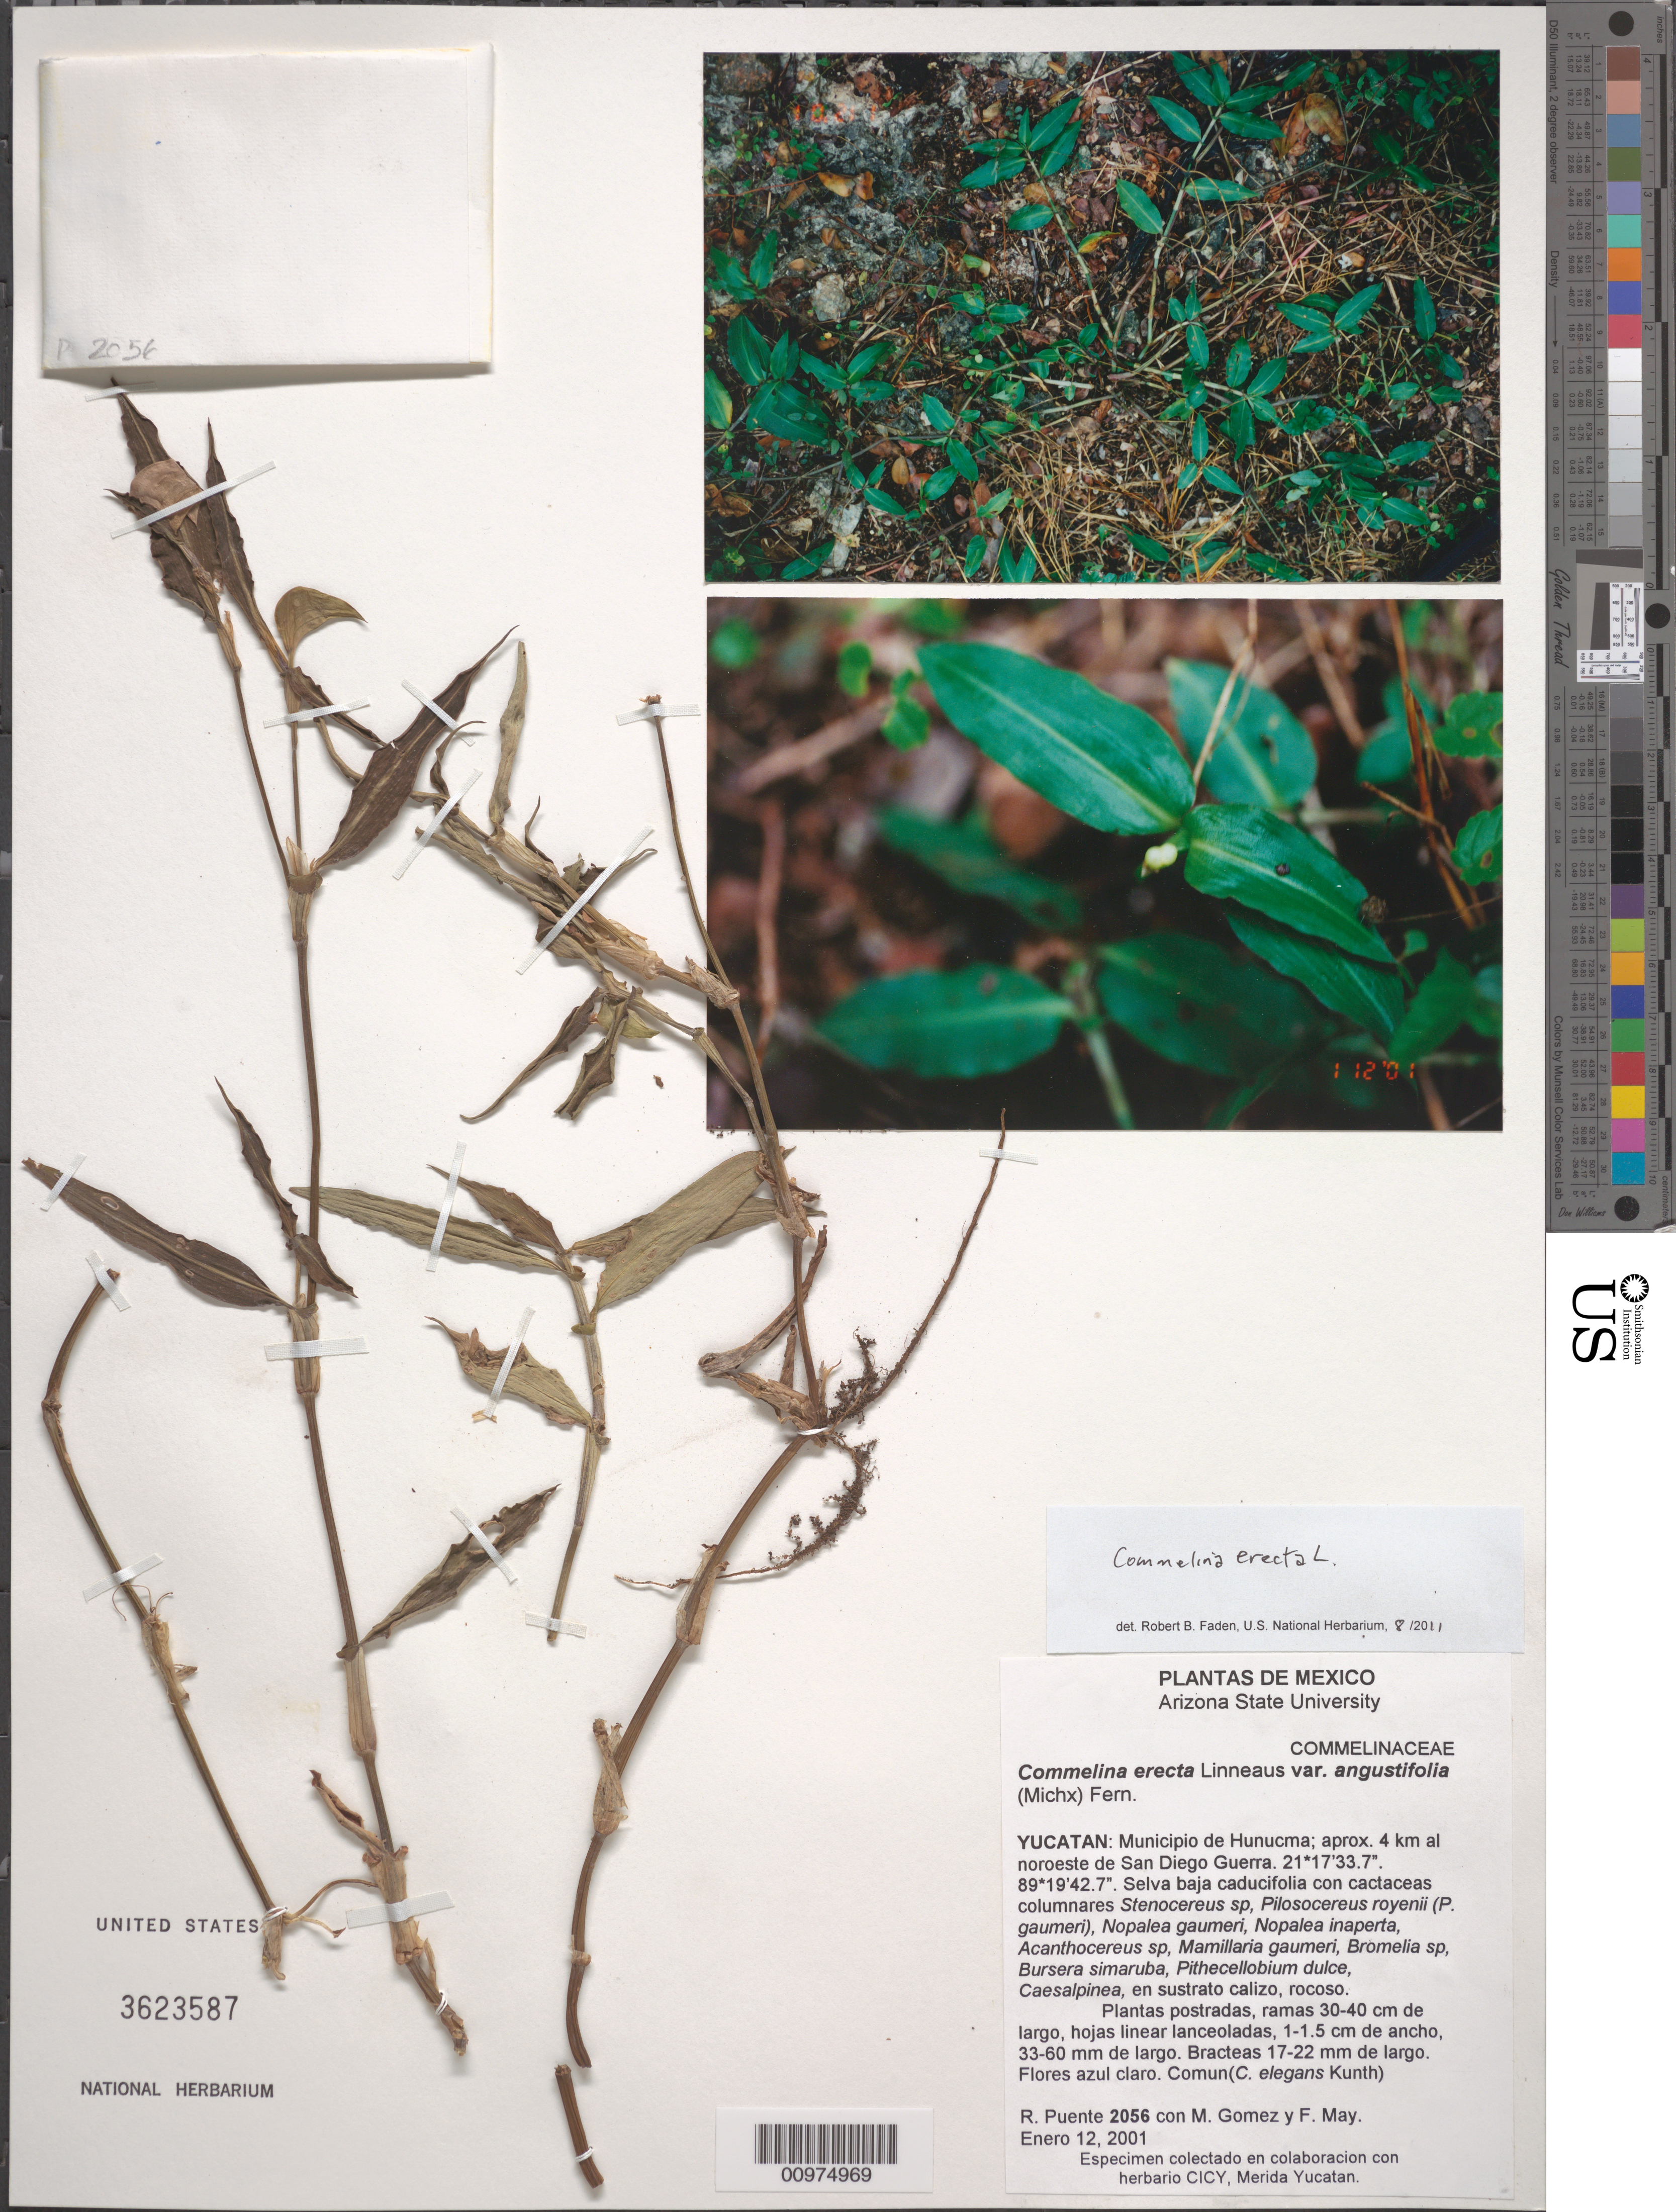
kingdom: Plantae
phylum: Tracheophyta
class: Liliopsida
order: Commelinales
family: Commelinaceae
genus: Commelina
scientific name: Commelina erecta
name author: L.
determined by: Faden, Robert B., (US), Smithsonian Institution - National Museum of Natural History (UNITED STATES)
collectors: R. Puente et al.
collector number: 2056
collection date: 2001-01-12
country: Mexico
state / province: Yucatan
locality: Municipio de Hunucma; aprox. 4 km al noroeste de San Diego Guerra.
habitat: Selva baja caducifolia con cactaceas columnares Stenocereus sp, Pilosocereus royenii (P. gaumer), Nopalea tgaumeri, Nopalea inaperta, Acanthocereus sp, Mamillaria gaumeri, Bromelia sp, Bursera simaruba, Pithecellobium dulce, Caesalpinea, en sustrato calizo rocoso.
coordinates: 21 17 33.7, 89 19 42.7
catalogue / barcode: US 3623587